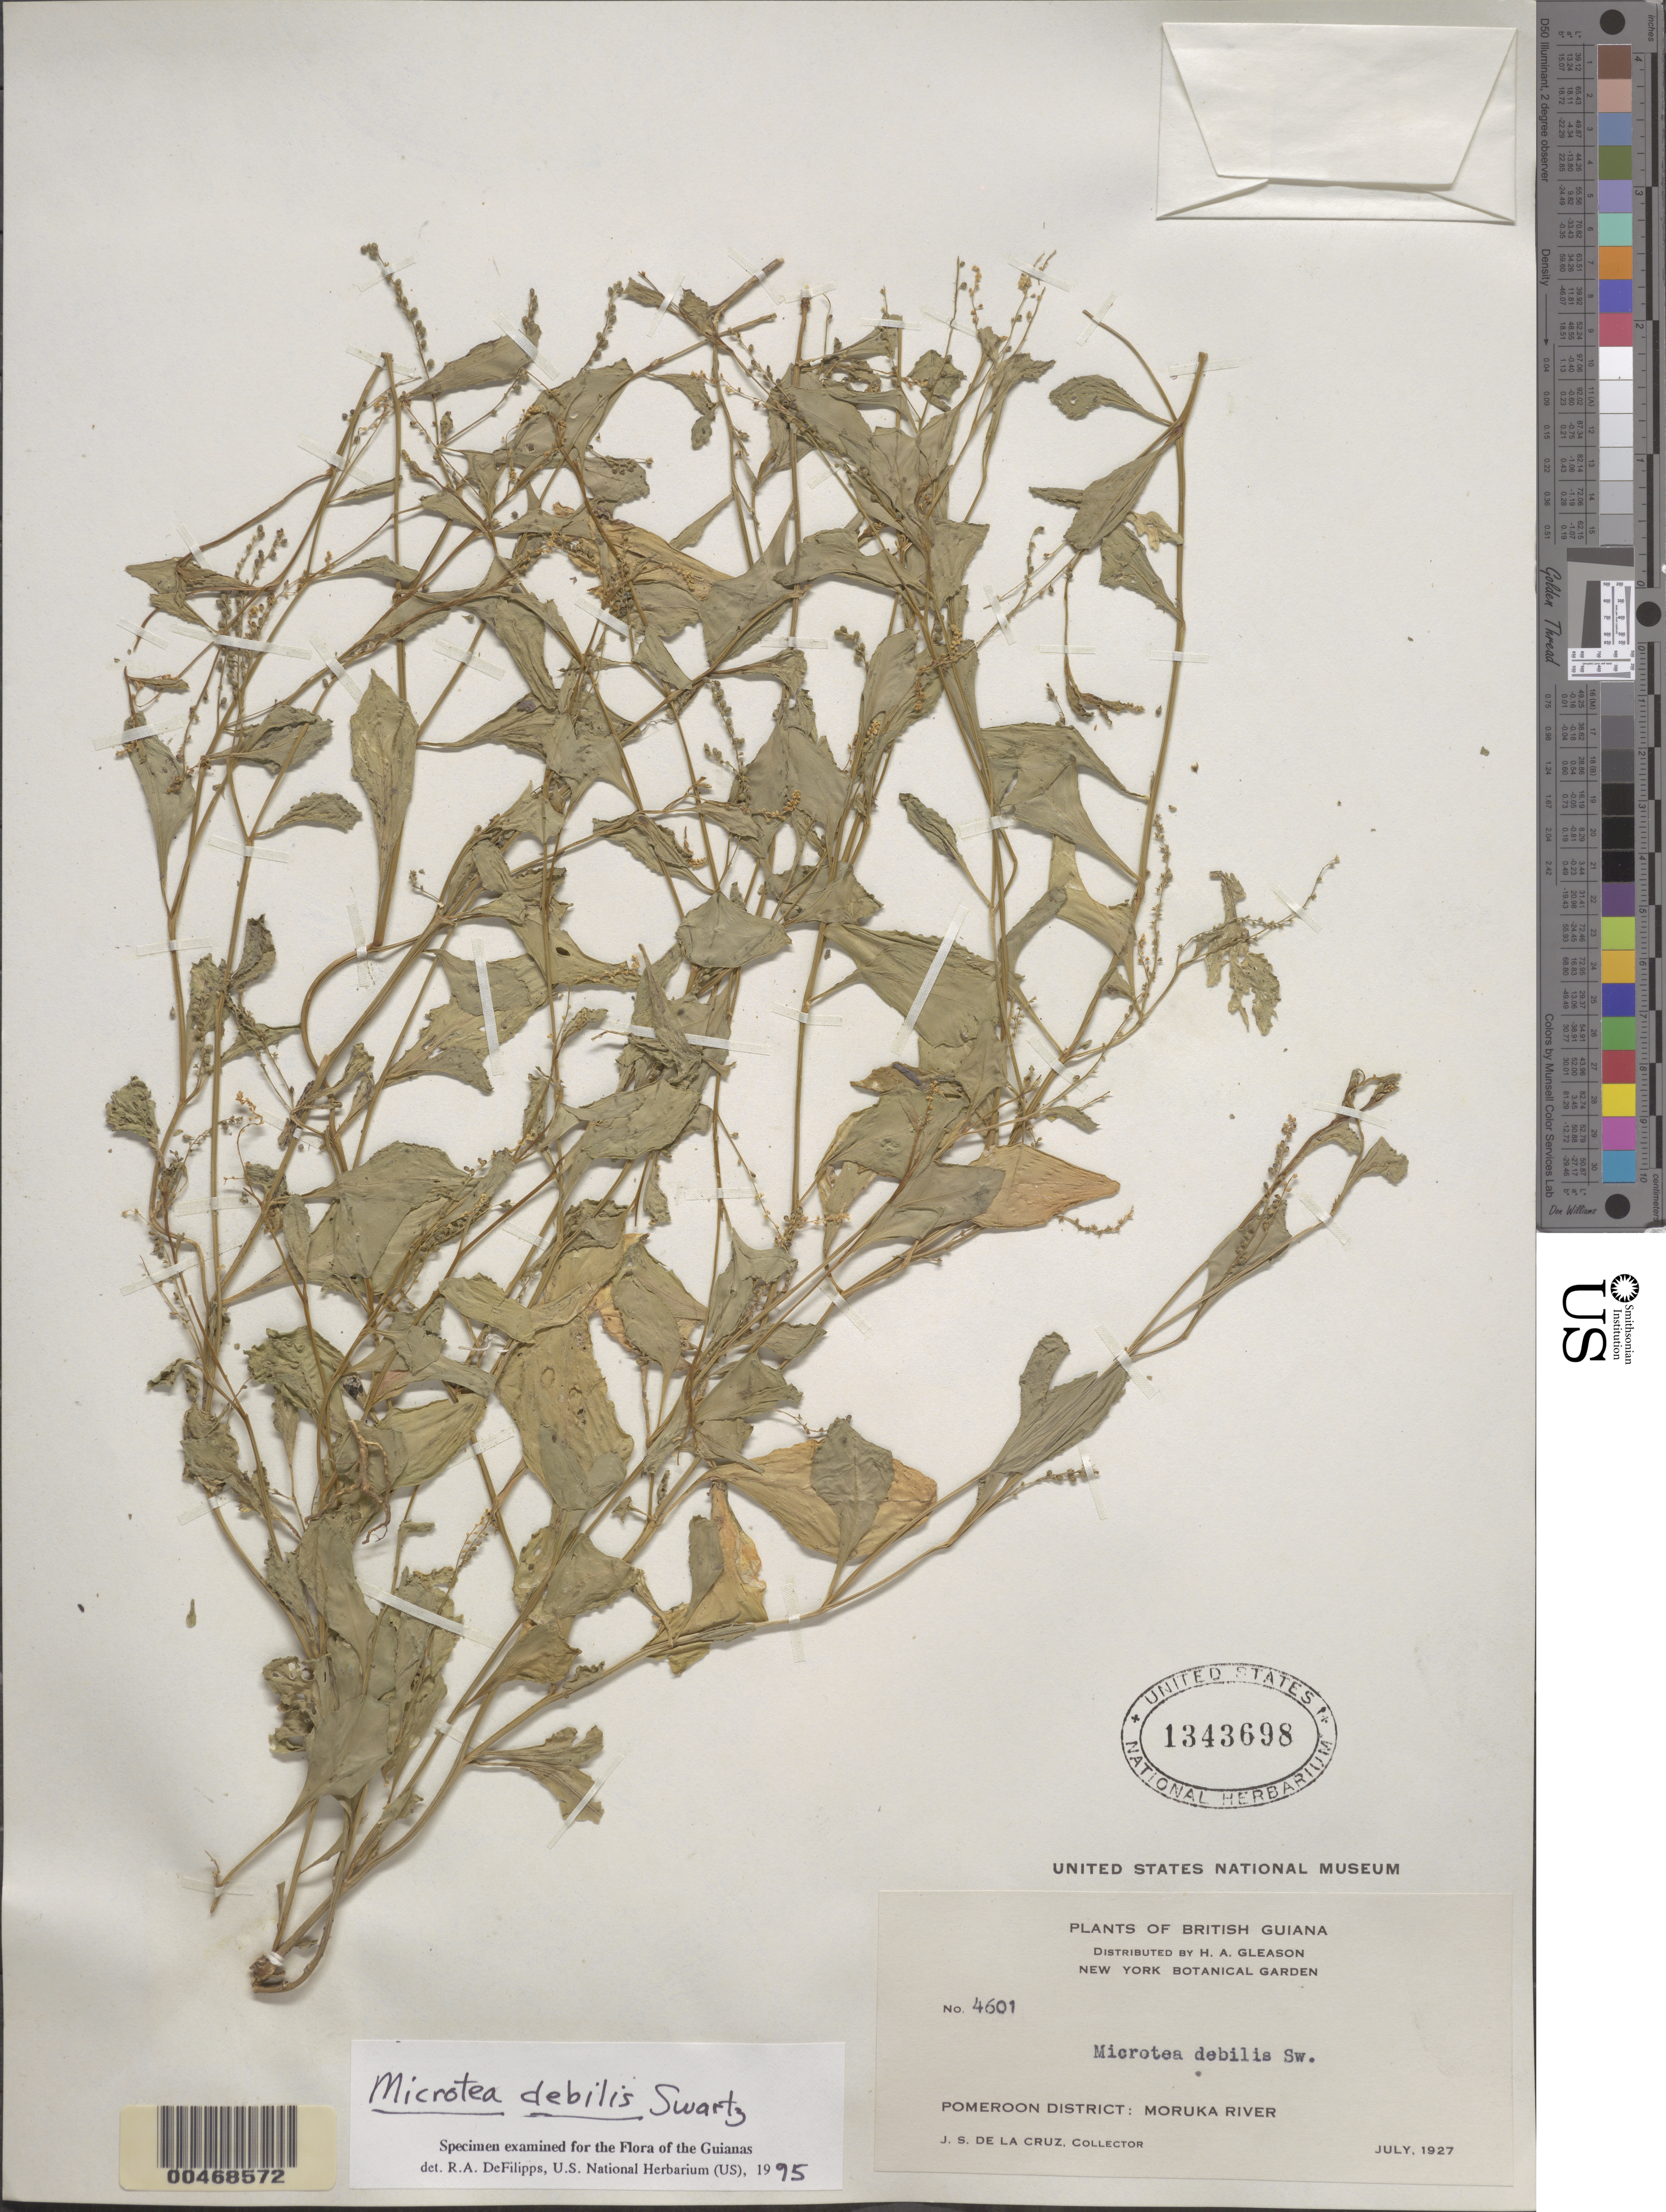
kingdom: Plantae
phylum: Tracheophyta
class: Magnoliopsida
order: Caryophyllales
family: Microteaceae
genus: Microtea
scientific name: Microtea debilis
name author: Sw.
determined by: DeFilipps, R. A.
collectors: J. S. de la Cruz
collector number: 4601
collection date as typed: Jul 1927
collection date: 1927-07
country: Guyana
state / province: Pomeroon-Supenaam (?)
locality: Moruka River. [in former Pomeroon Region.]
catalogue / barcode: US 1343698